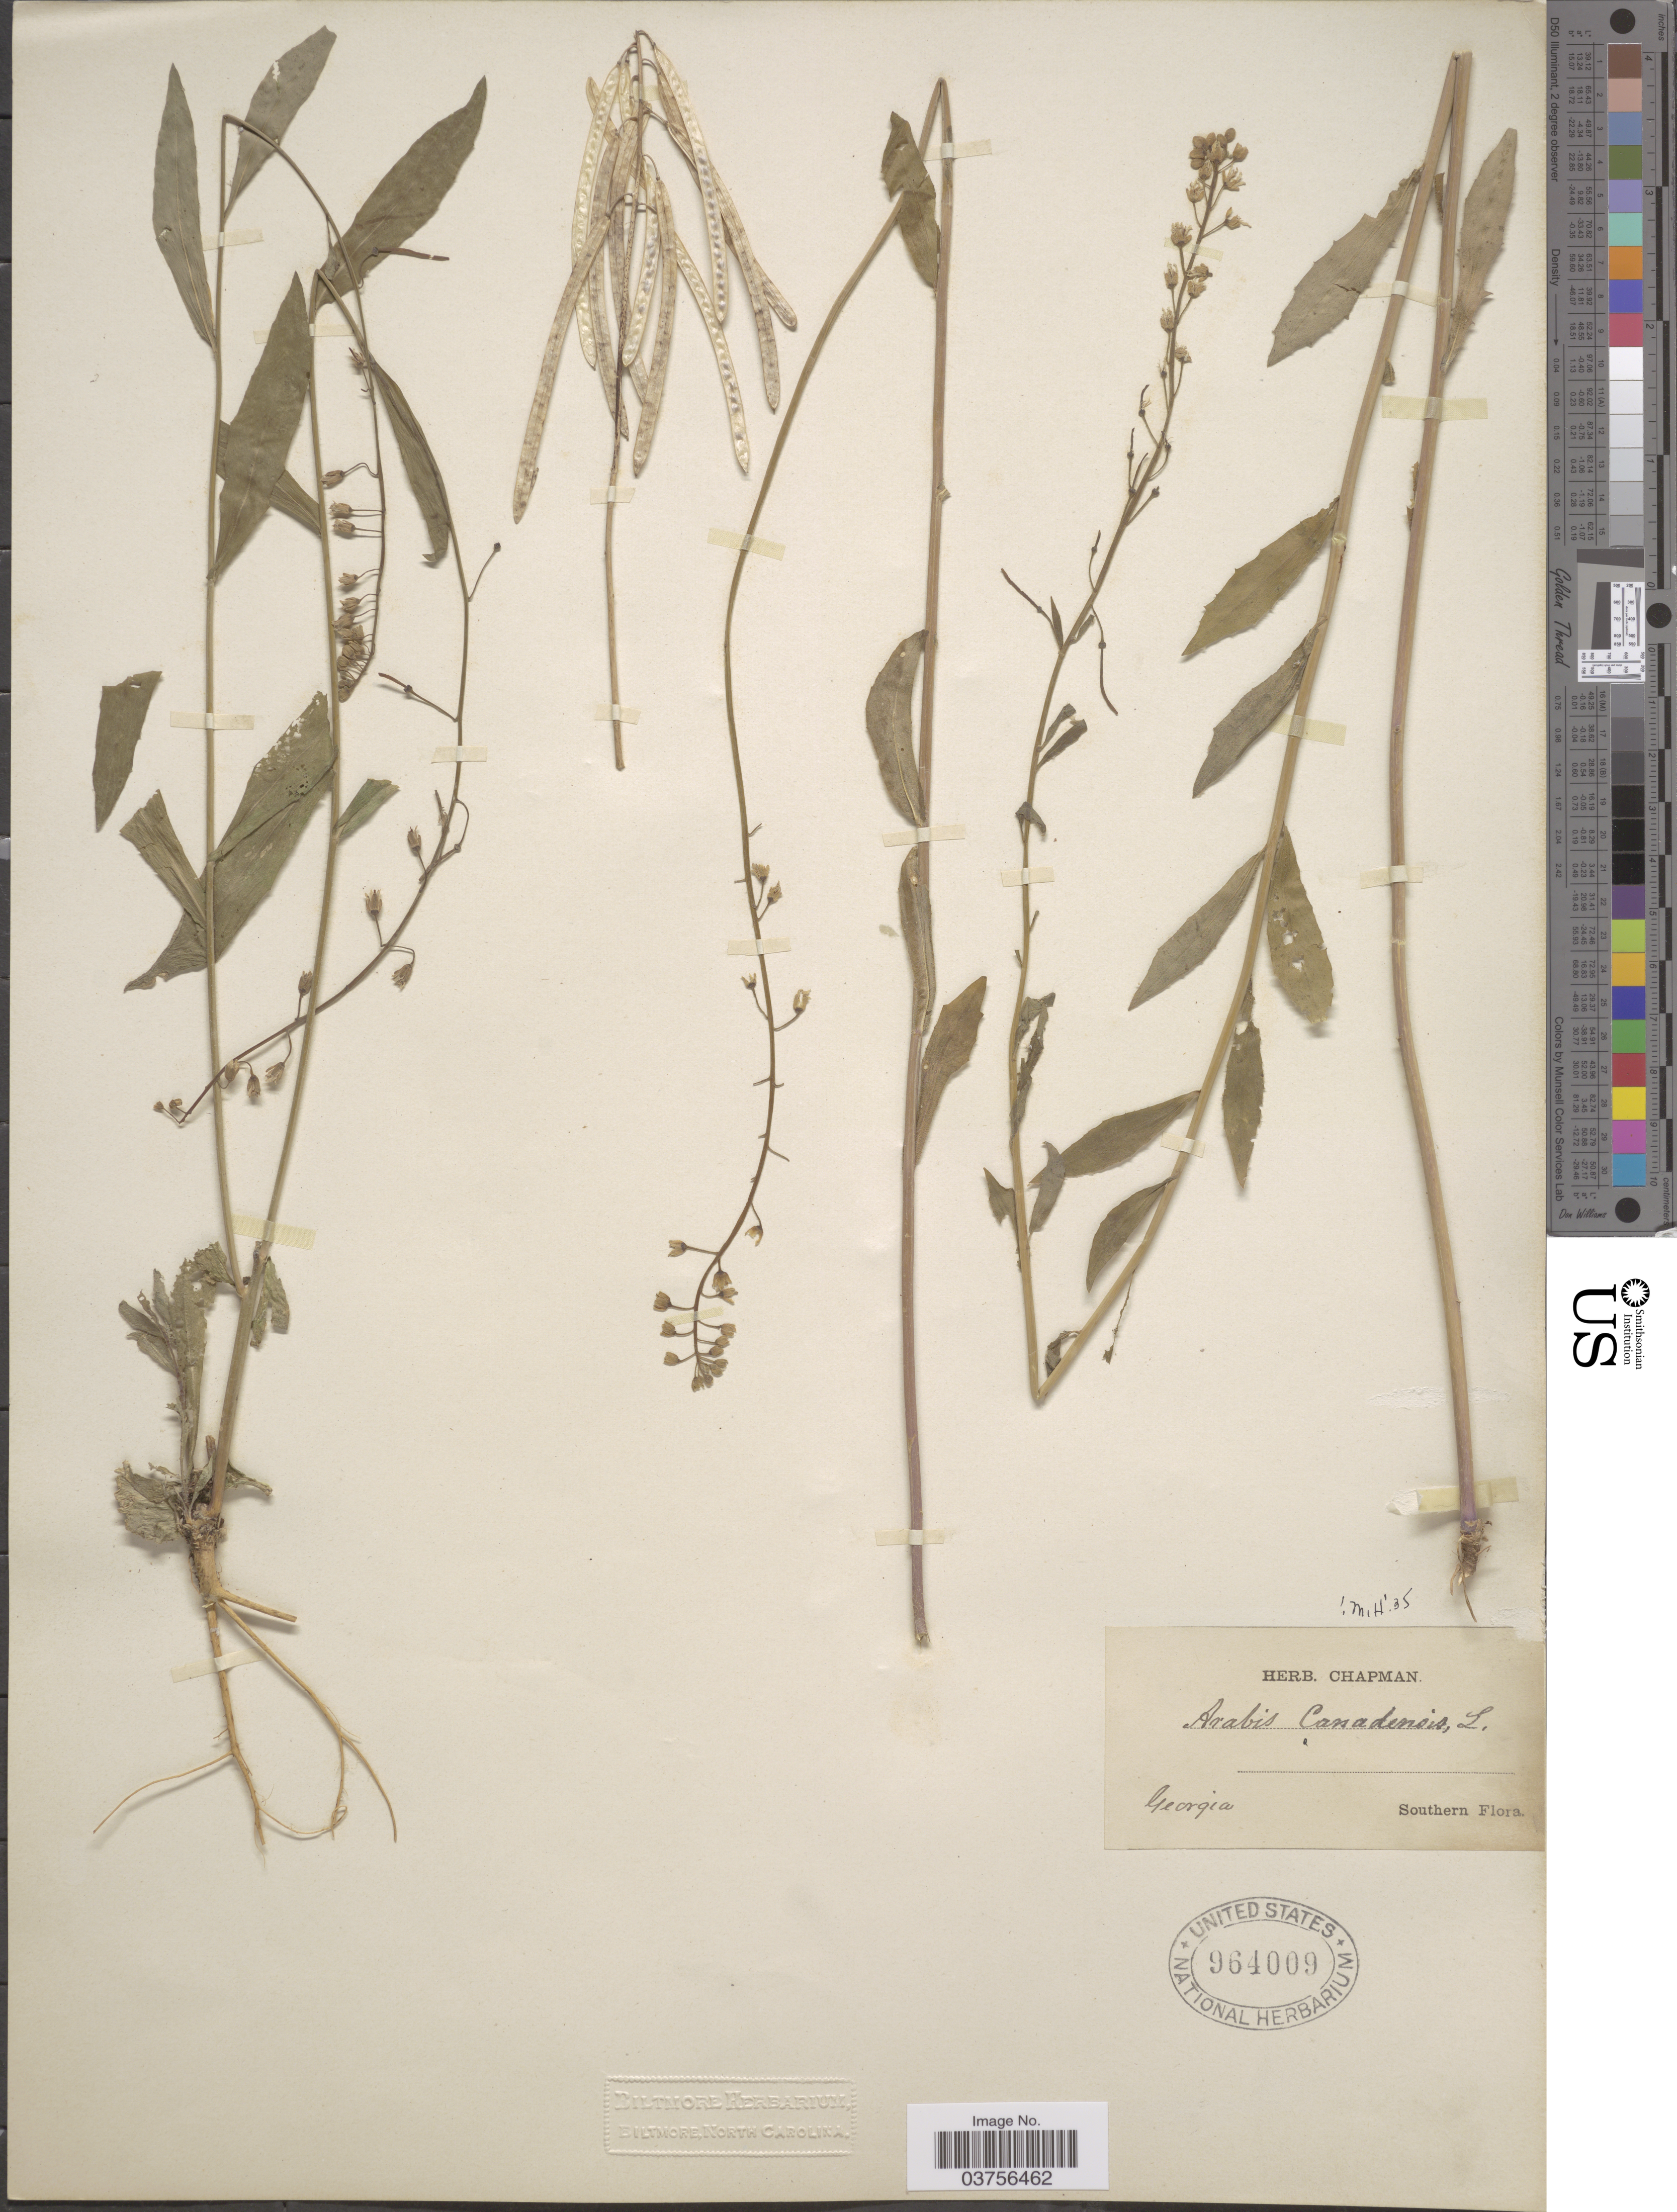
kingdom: Plantae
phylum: Tracheophyta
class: Magnoliopsida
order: Brassicales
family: Brassicaceae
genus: Arabis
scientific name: Arabis canadensis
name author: L.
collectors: ex herb. Chapman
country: United States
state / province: Georgia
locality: Southern.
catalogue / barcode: US 964009